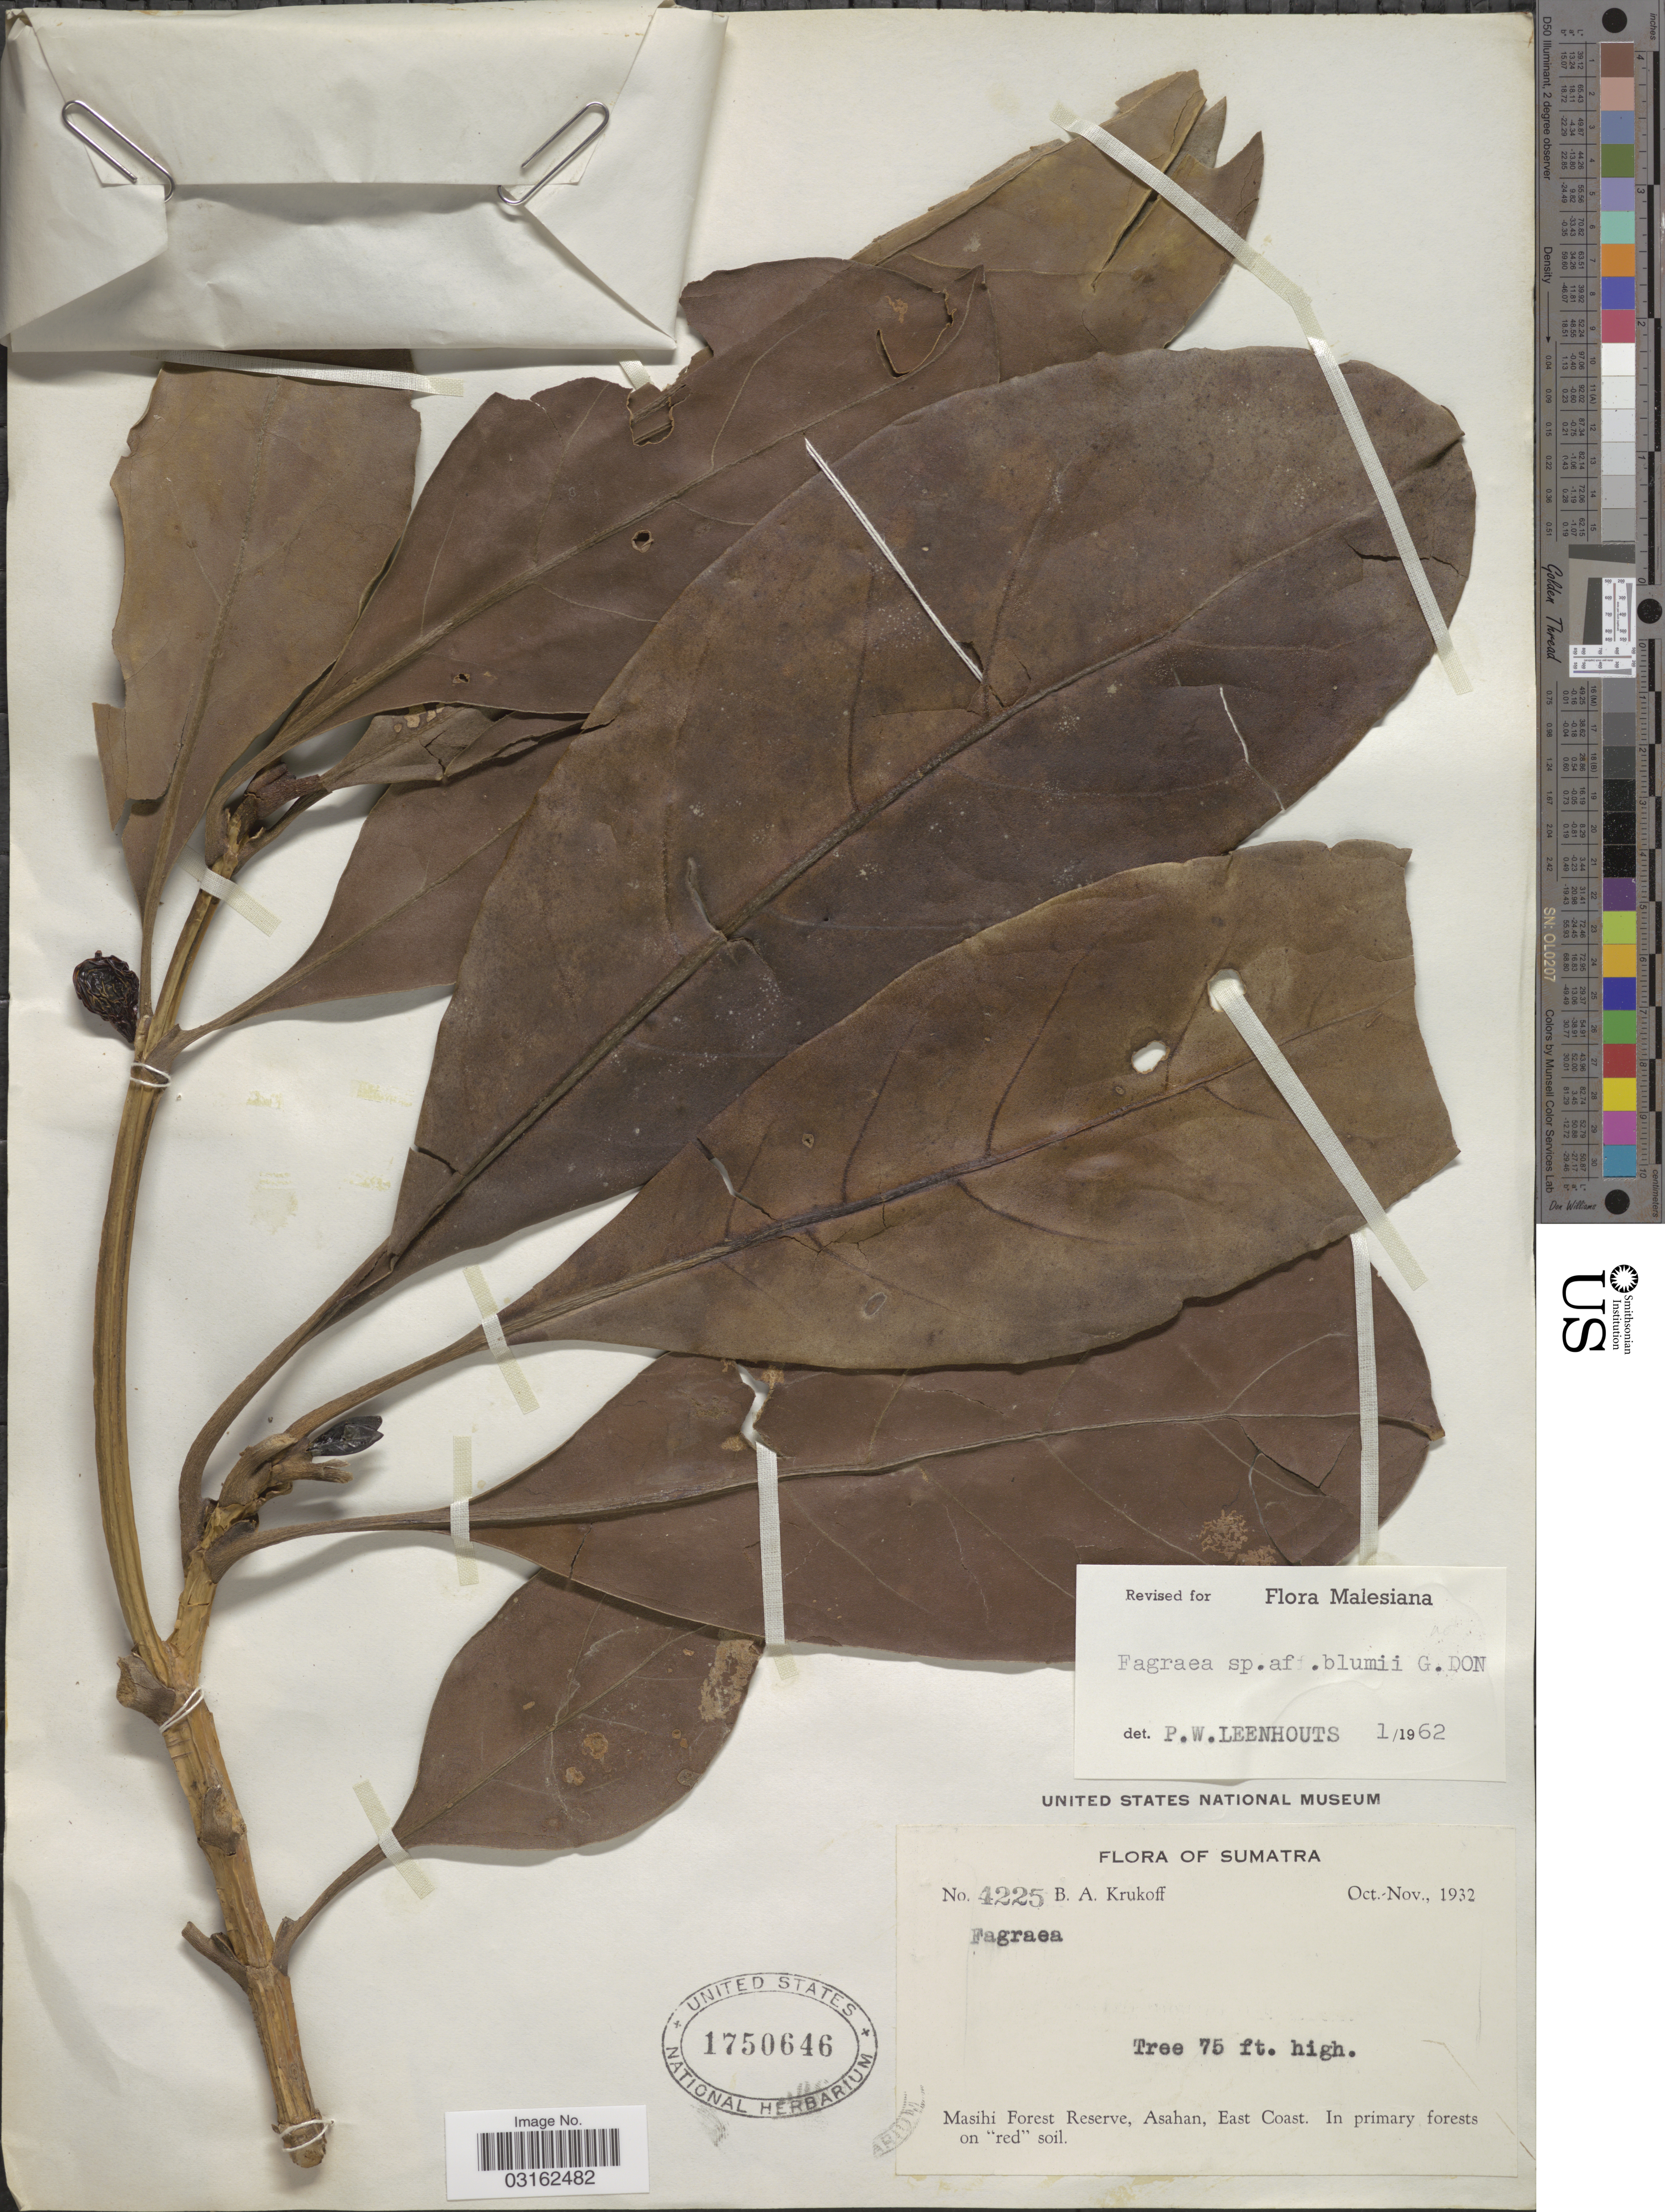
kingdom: Plantae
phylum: Tracheophyta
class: Magnoliopsida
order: Gentianales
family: Gentianaceae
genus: Fagraea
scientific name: Fagraea blumei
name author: G. Don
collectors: B. A. Krukoff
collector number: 4225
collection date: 1932-10/1932-11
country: Indonesia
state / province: Sumatra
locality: Masihi Forest Reserve, Asahan, East Coast.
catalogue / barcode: US 1750646